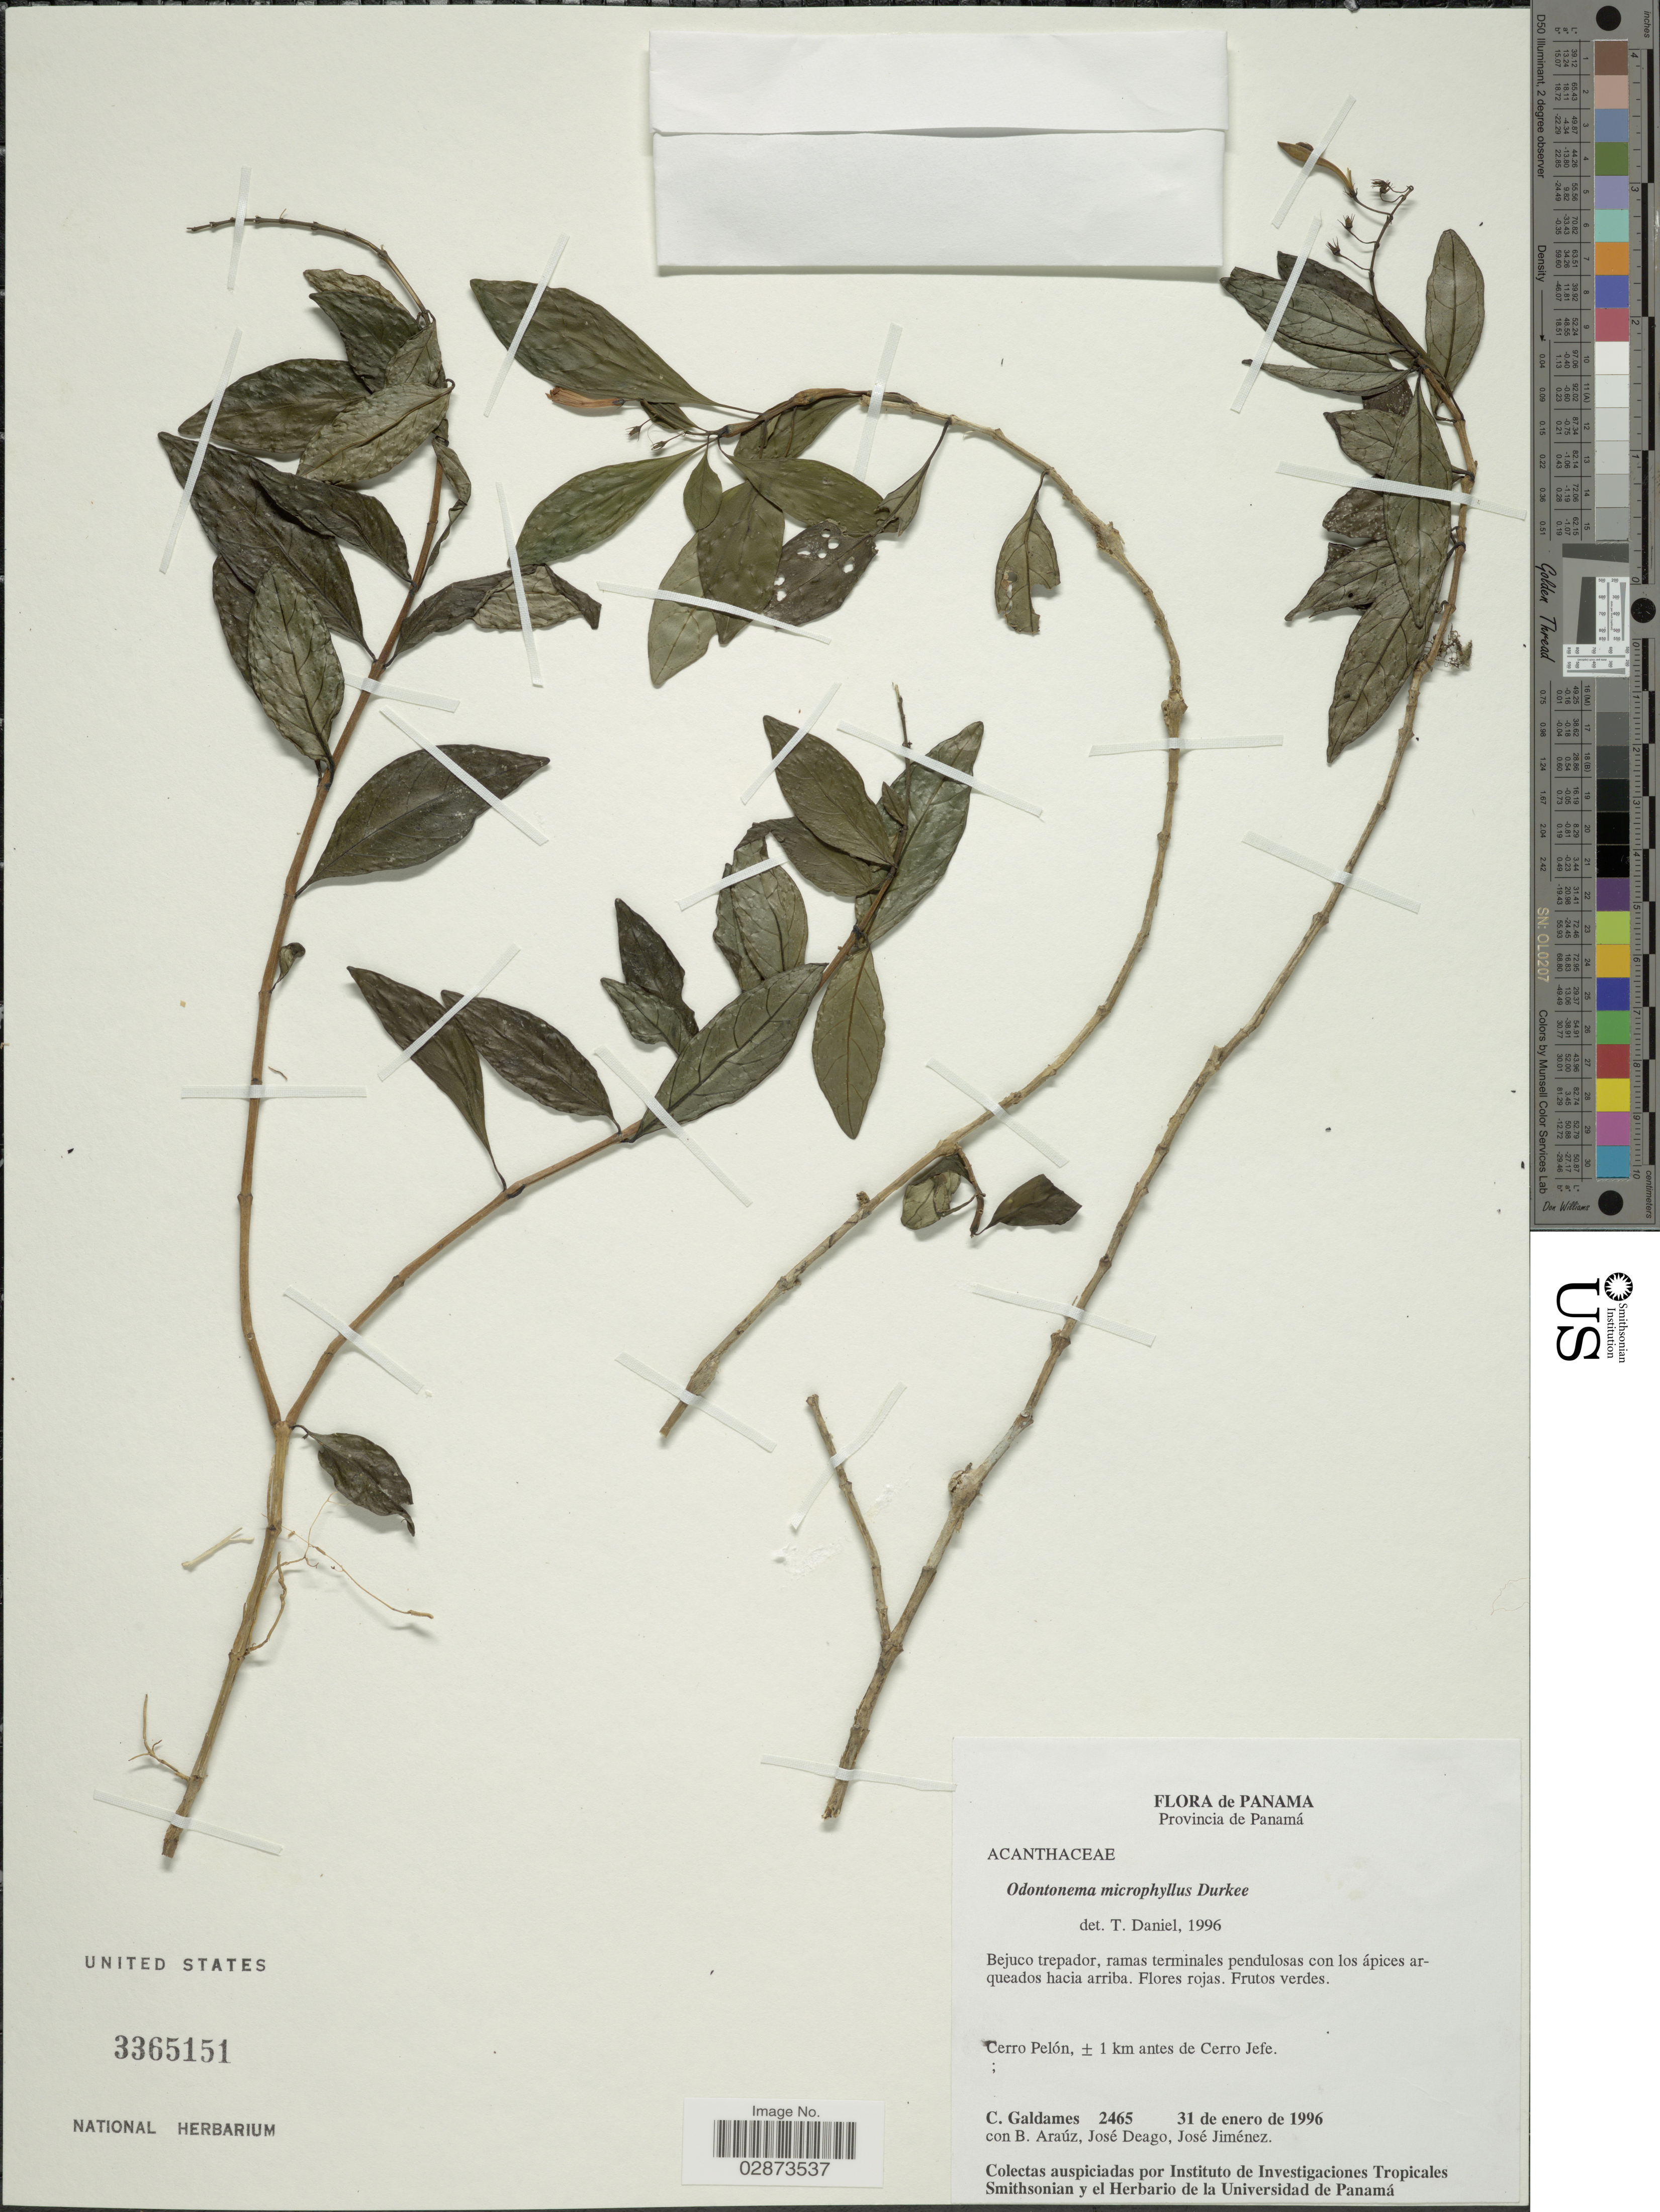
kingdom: Plantae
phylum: Tracheophyta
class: Magnoliopsida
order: Lamiales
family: Acanthaceae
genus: Odontonema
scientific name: Odontonema microphyllum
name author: Durkee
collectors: C. Galdames, B. Araúz, J. Deago & J. Jiménez Ramírez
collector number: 2465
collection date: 1996-01-31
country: Panama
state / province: Panamá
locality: Cerro Pelón, ± 1 km antes de Cerro Jefe.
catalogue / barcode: US 3365151